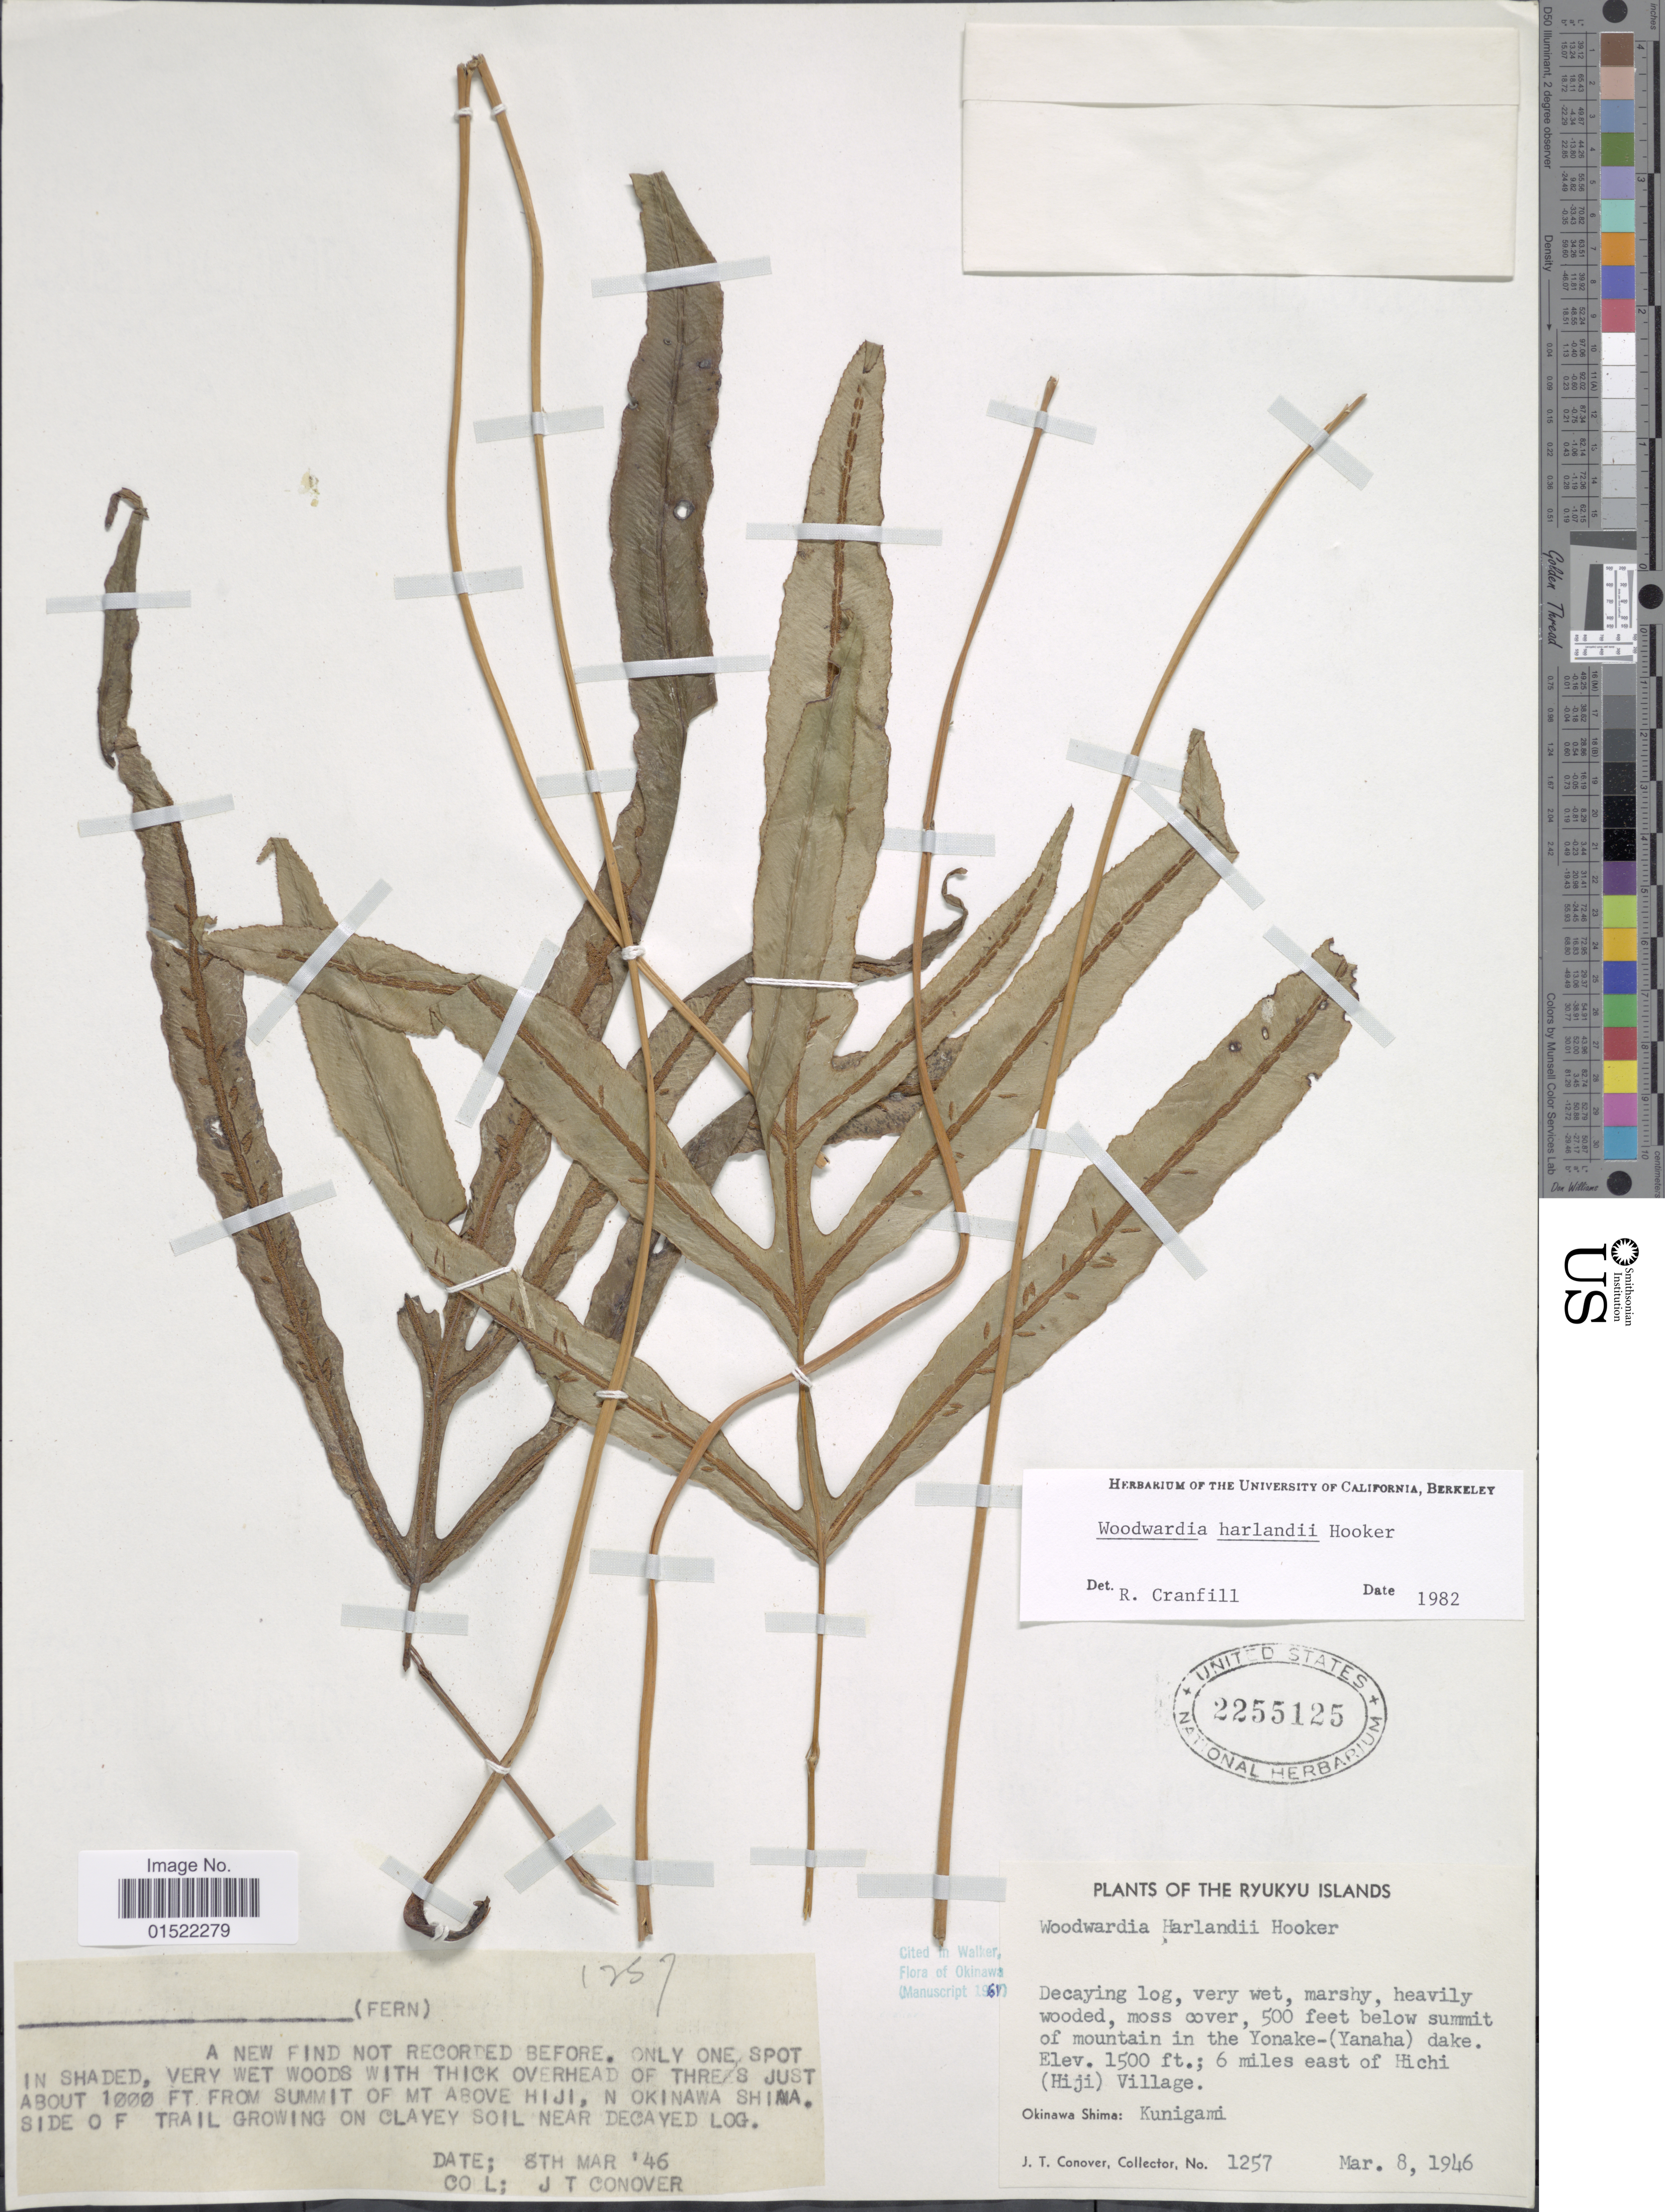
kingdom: Plantae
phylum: Tracheophyta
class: Polypodiopsida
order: Polypodiales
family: Blechnaceae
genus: Woodwardia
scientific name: Woodwardia harlandii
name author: Hook.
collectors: J. T. Conover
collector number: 1257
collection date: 1946-03-08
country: Japan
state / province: Okinawa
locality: Ryukyu Islands, 500 feet below summit of mountain in the Yonake-(Yanaha) dake, 6 miles east of Hichi (Hiji) Village, about 1000 ft. from summit of Mt. above Hiji, N. Okinawa Shima: Kunigami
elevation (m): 457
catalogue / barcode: US 2255125